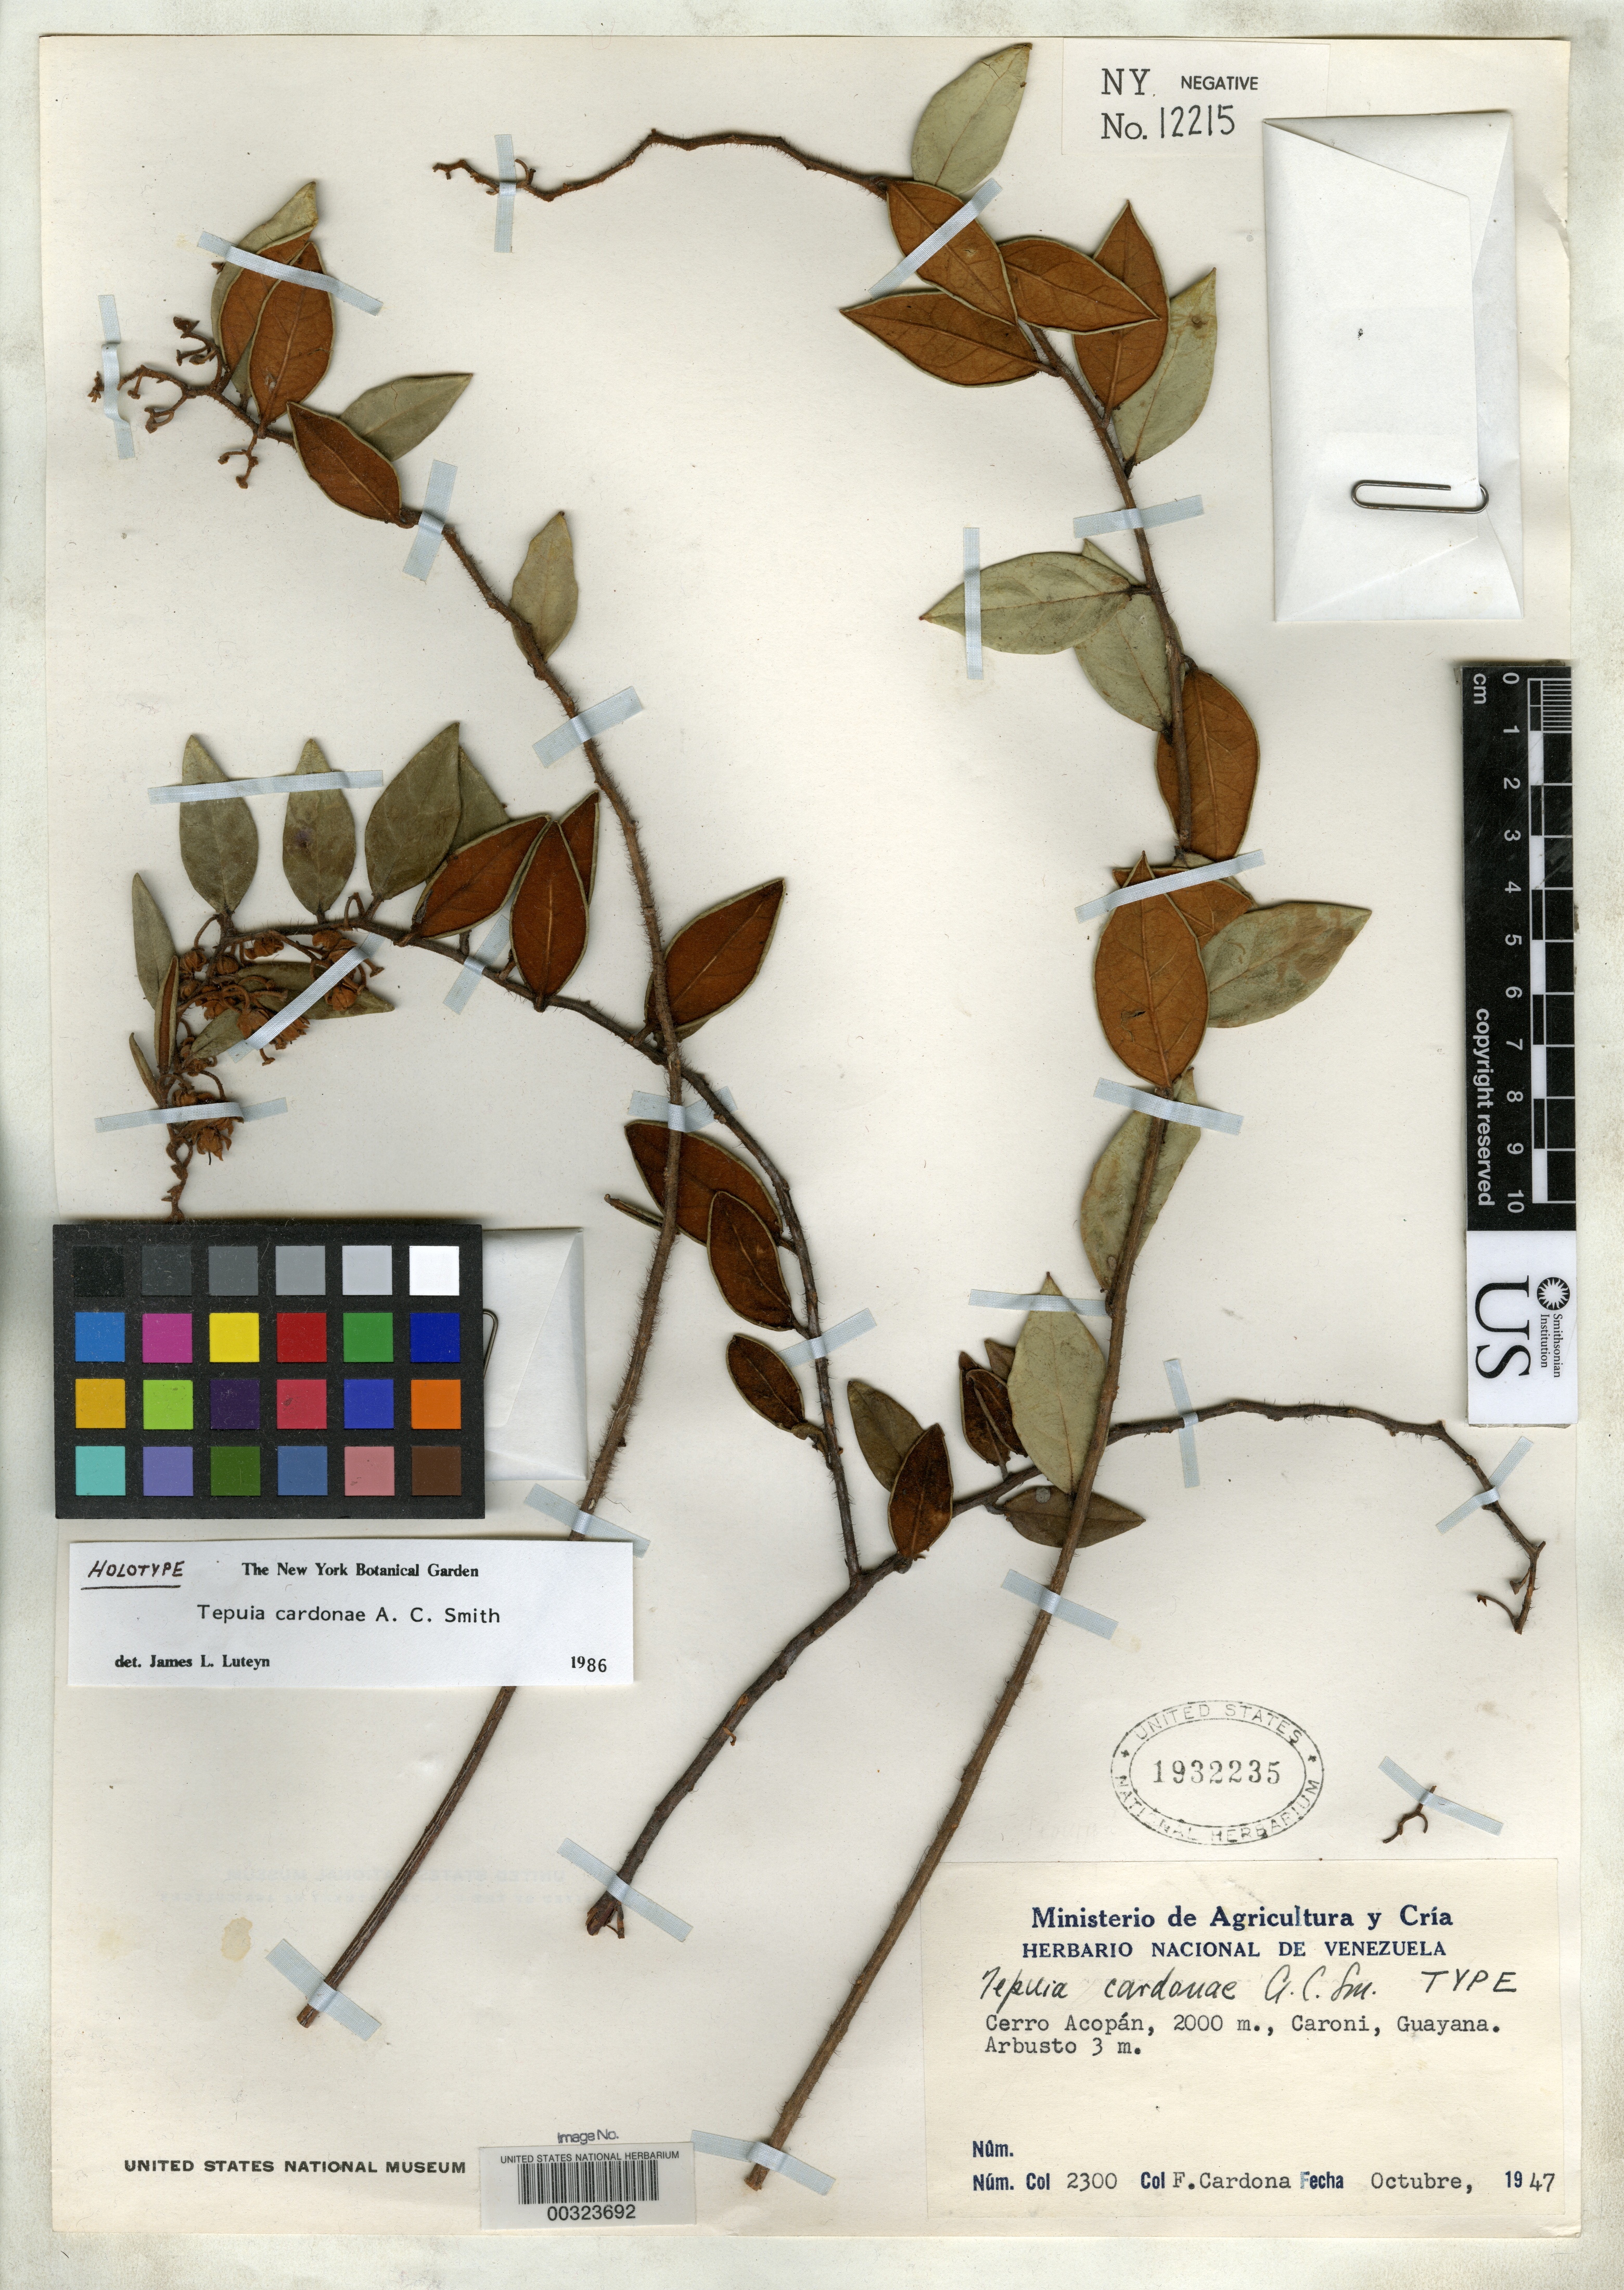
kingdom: Plantae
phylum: Tracheophyta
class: Magnoliopsida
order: Ericales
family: Ericaceae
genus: Tepuia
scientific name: Tepuia cardonae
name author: A.C. Sm.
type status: Holotype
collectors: F. Cardona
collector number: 2300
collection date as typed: Oct 1947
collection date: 1947-10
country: Venezuela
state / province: Bolivar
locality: Cerro Acopan, Rio Caroni, Guayana.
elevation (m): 2000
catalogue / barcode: US 1932235